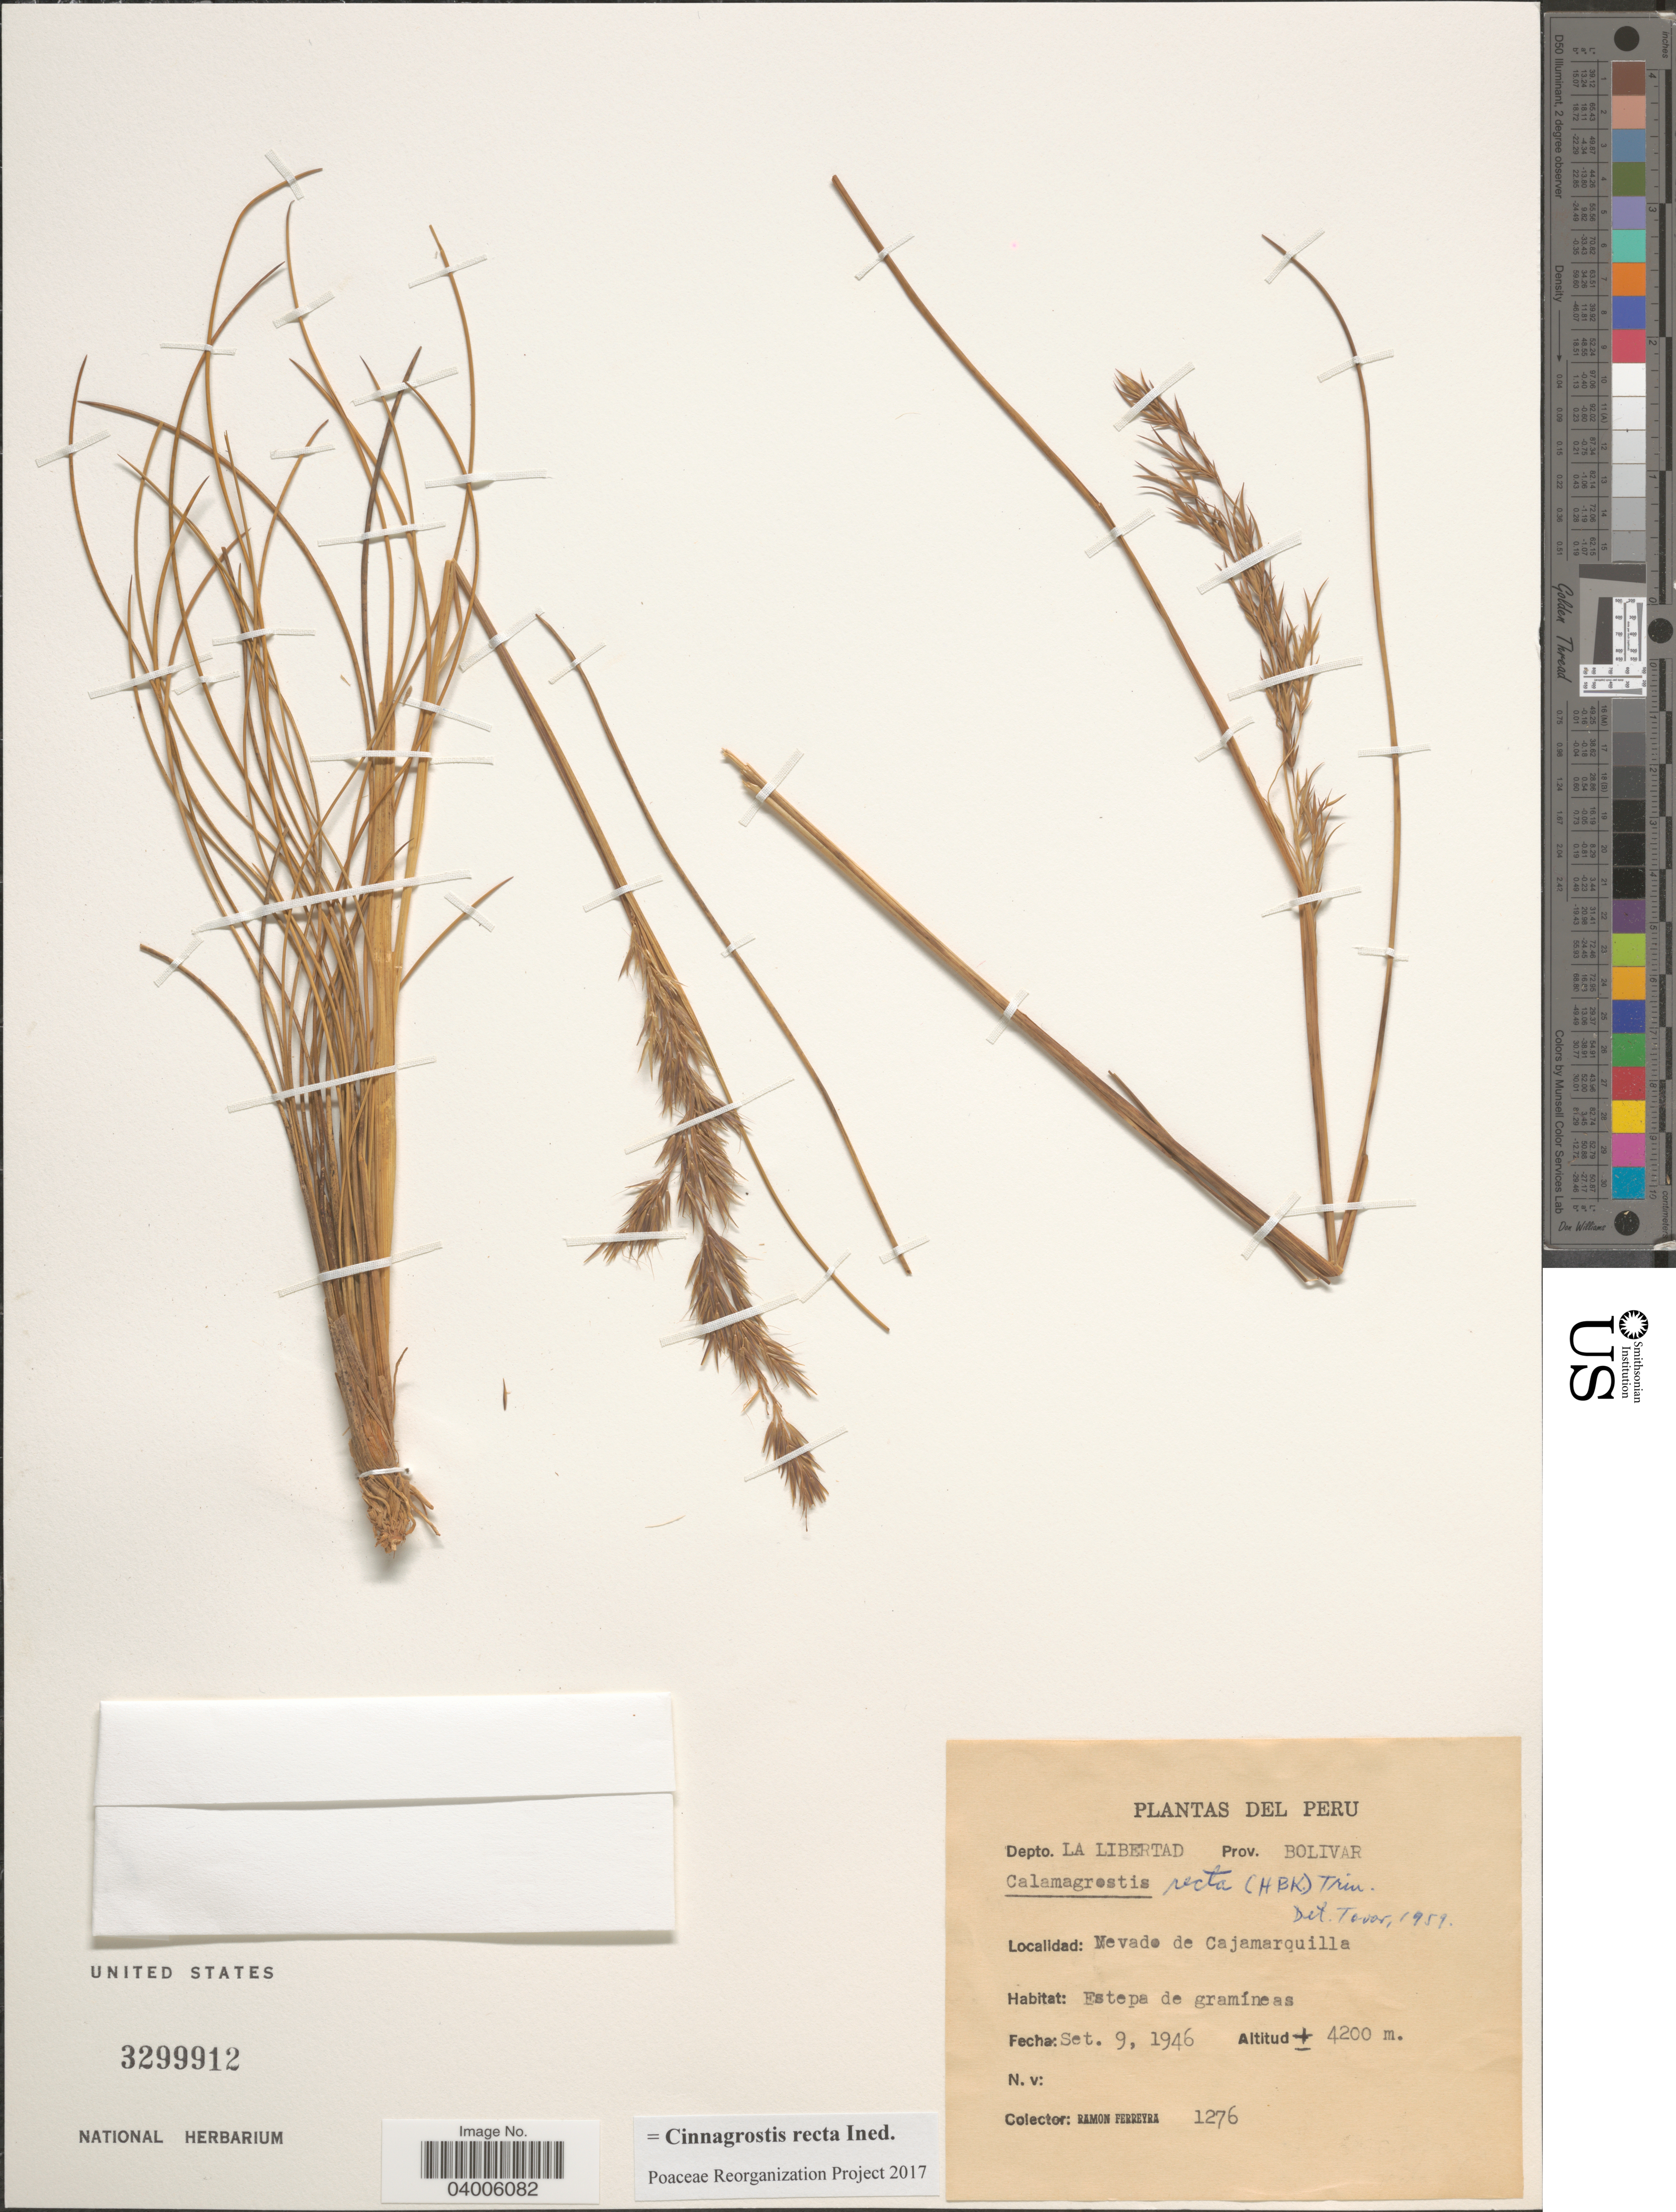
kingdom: Plantae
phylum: Tracheophyta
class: Liliopsida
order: Poales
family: Poaceae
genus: Cinnagrostis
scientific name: Cinnagrostis recta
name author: (Kunth) P.M. Peterson et al.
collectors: R. A. Ferreyra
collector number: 1276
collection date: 1946-09-09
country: Peru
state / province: La Libertad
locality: Depto. La Libertad. Prov. Bolivar. Nevado de Cajamarquilla.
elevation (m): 4200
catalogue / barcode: US 3299912